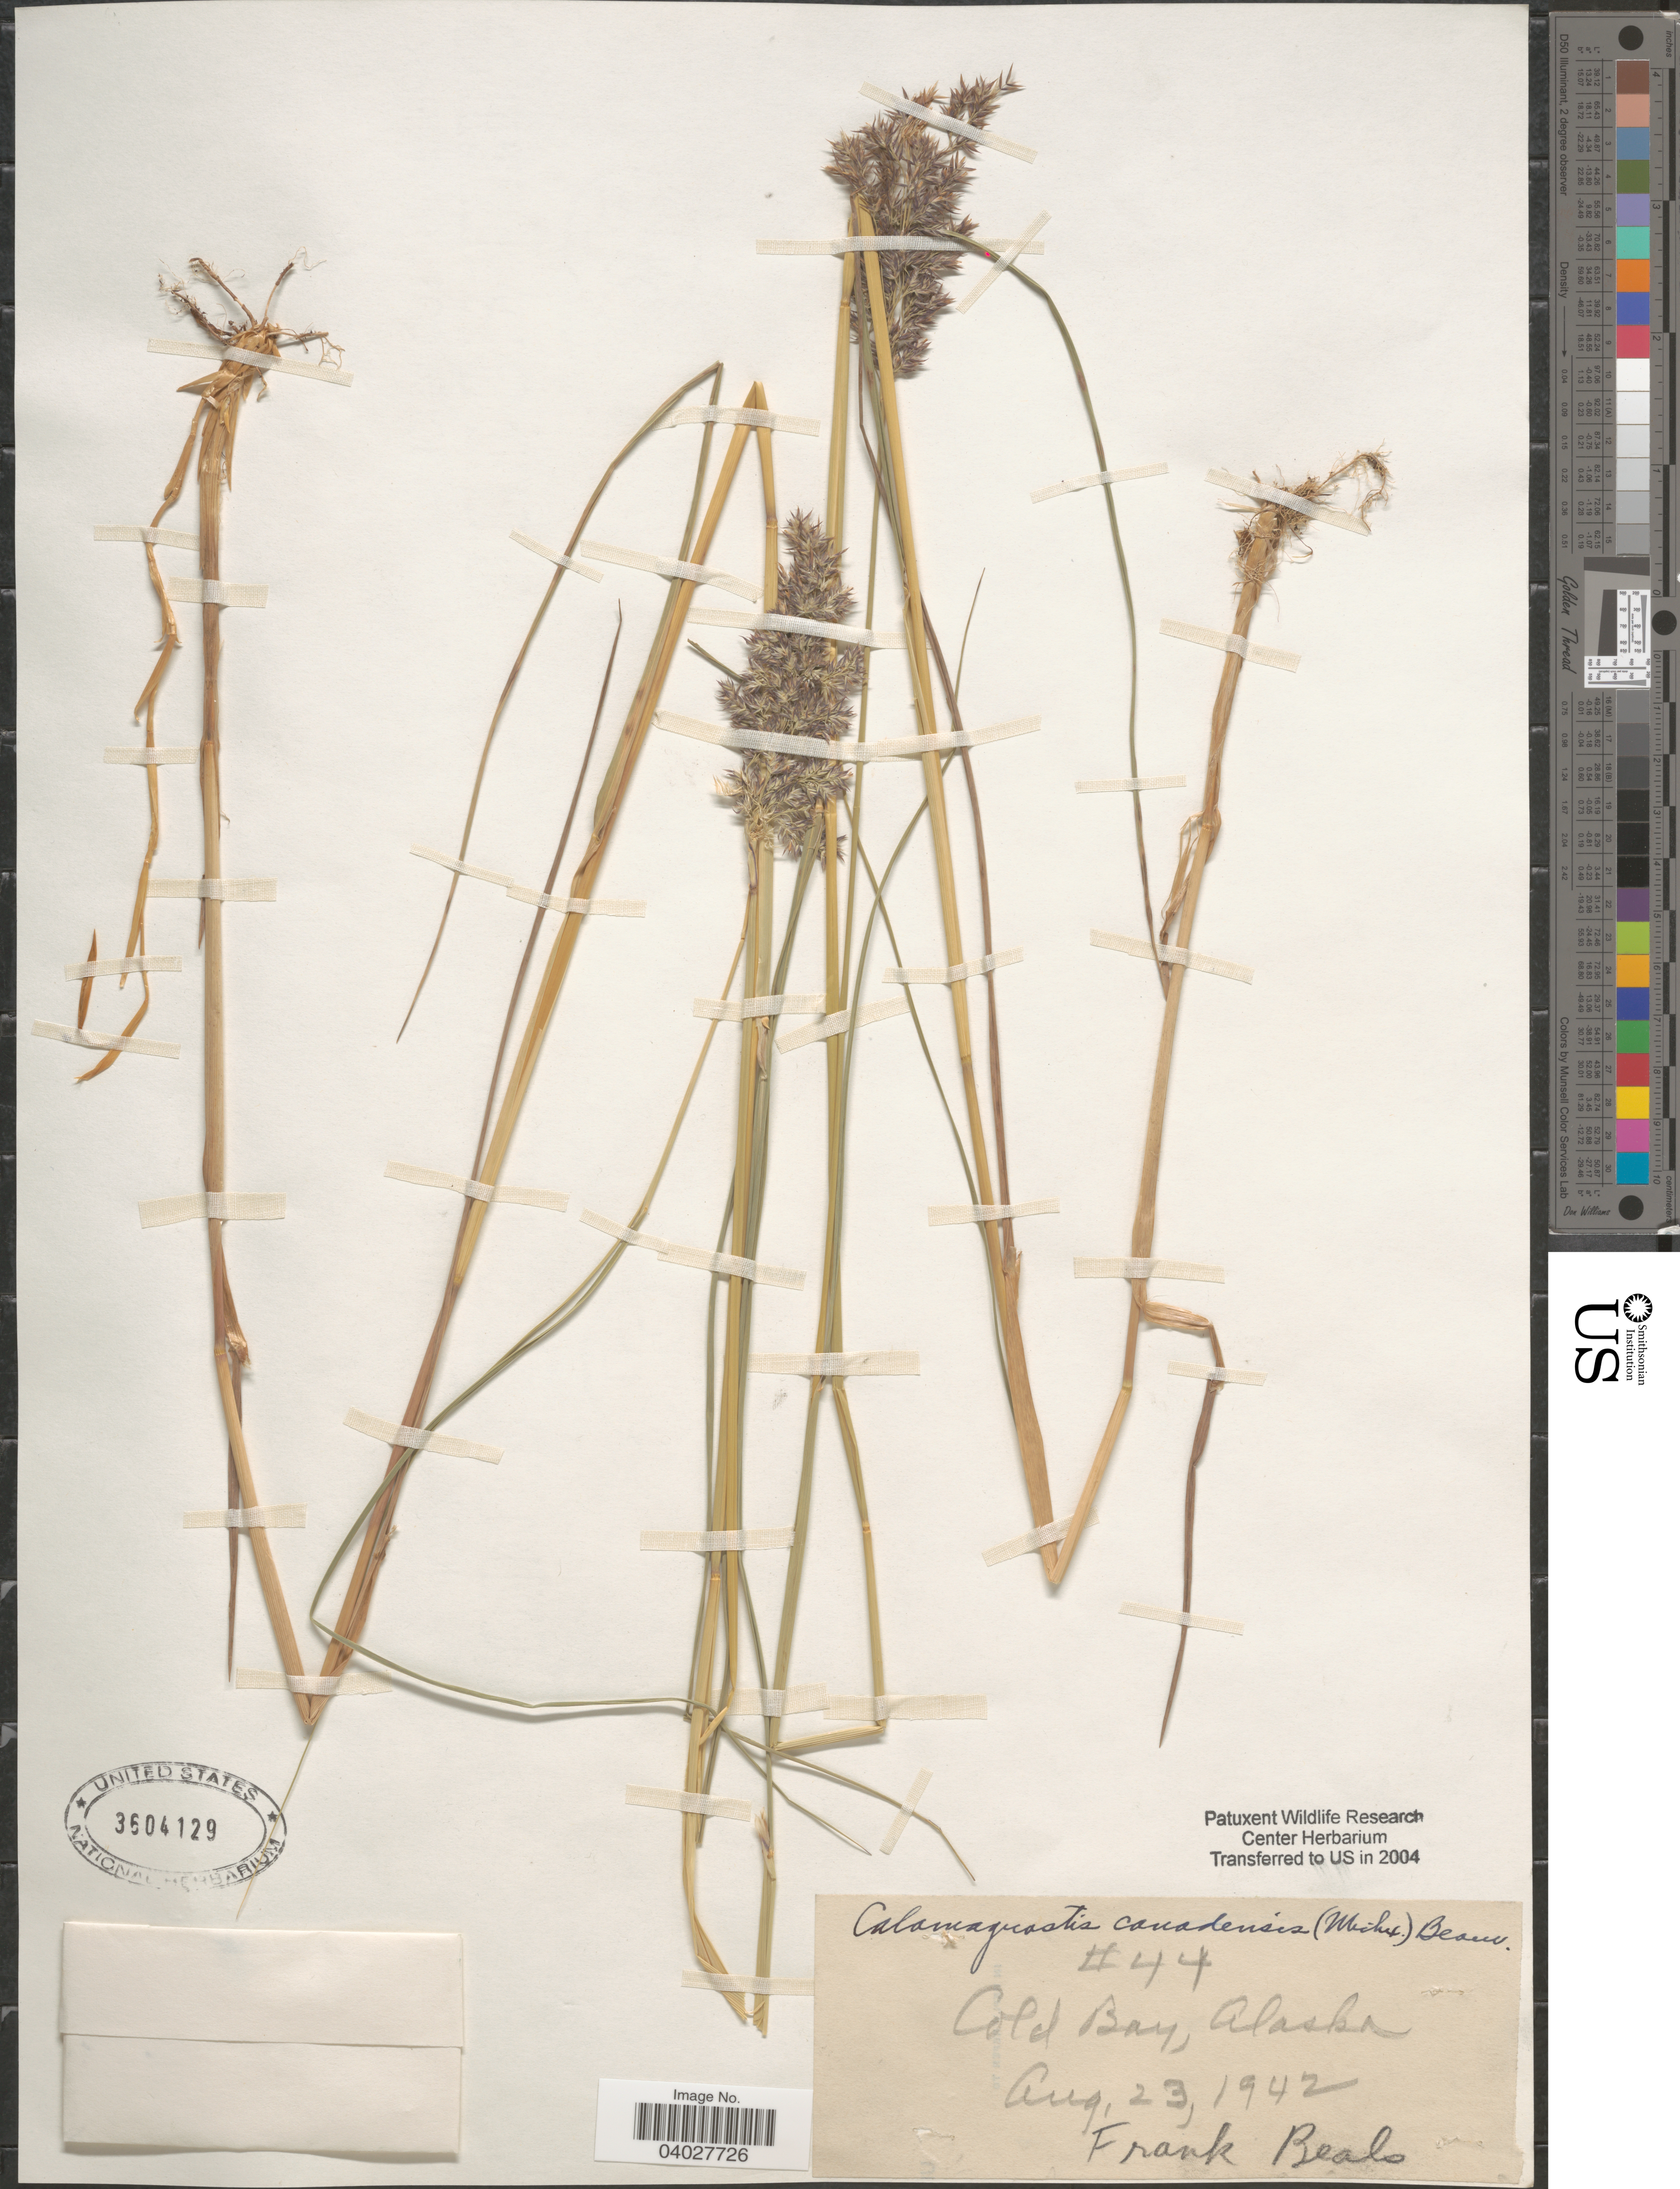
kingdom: Plantae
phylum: Tracheophyta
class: Liliopsida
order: Poales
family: Poaceae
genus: Calamagrostis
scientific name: Calamagrostis canadensis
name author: (Michx.) P. Beauv.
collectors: F. Beals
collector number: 44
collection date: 1942-08-23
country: United States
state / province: Alaska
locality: Cold Bay.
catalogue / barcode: US 3604129